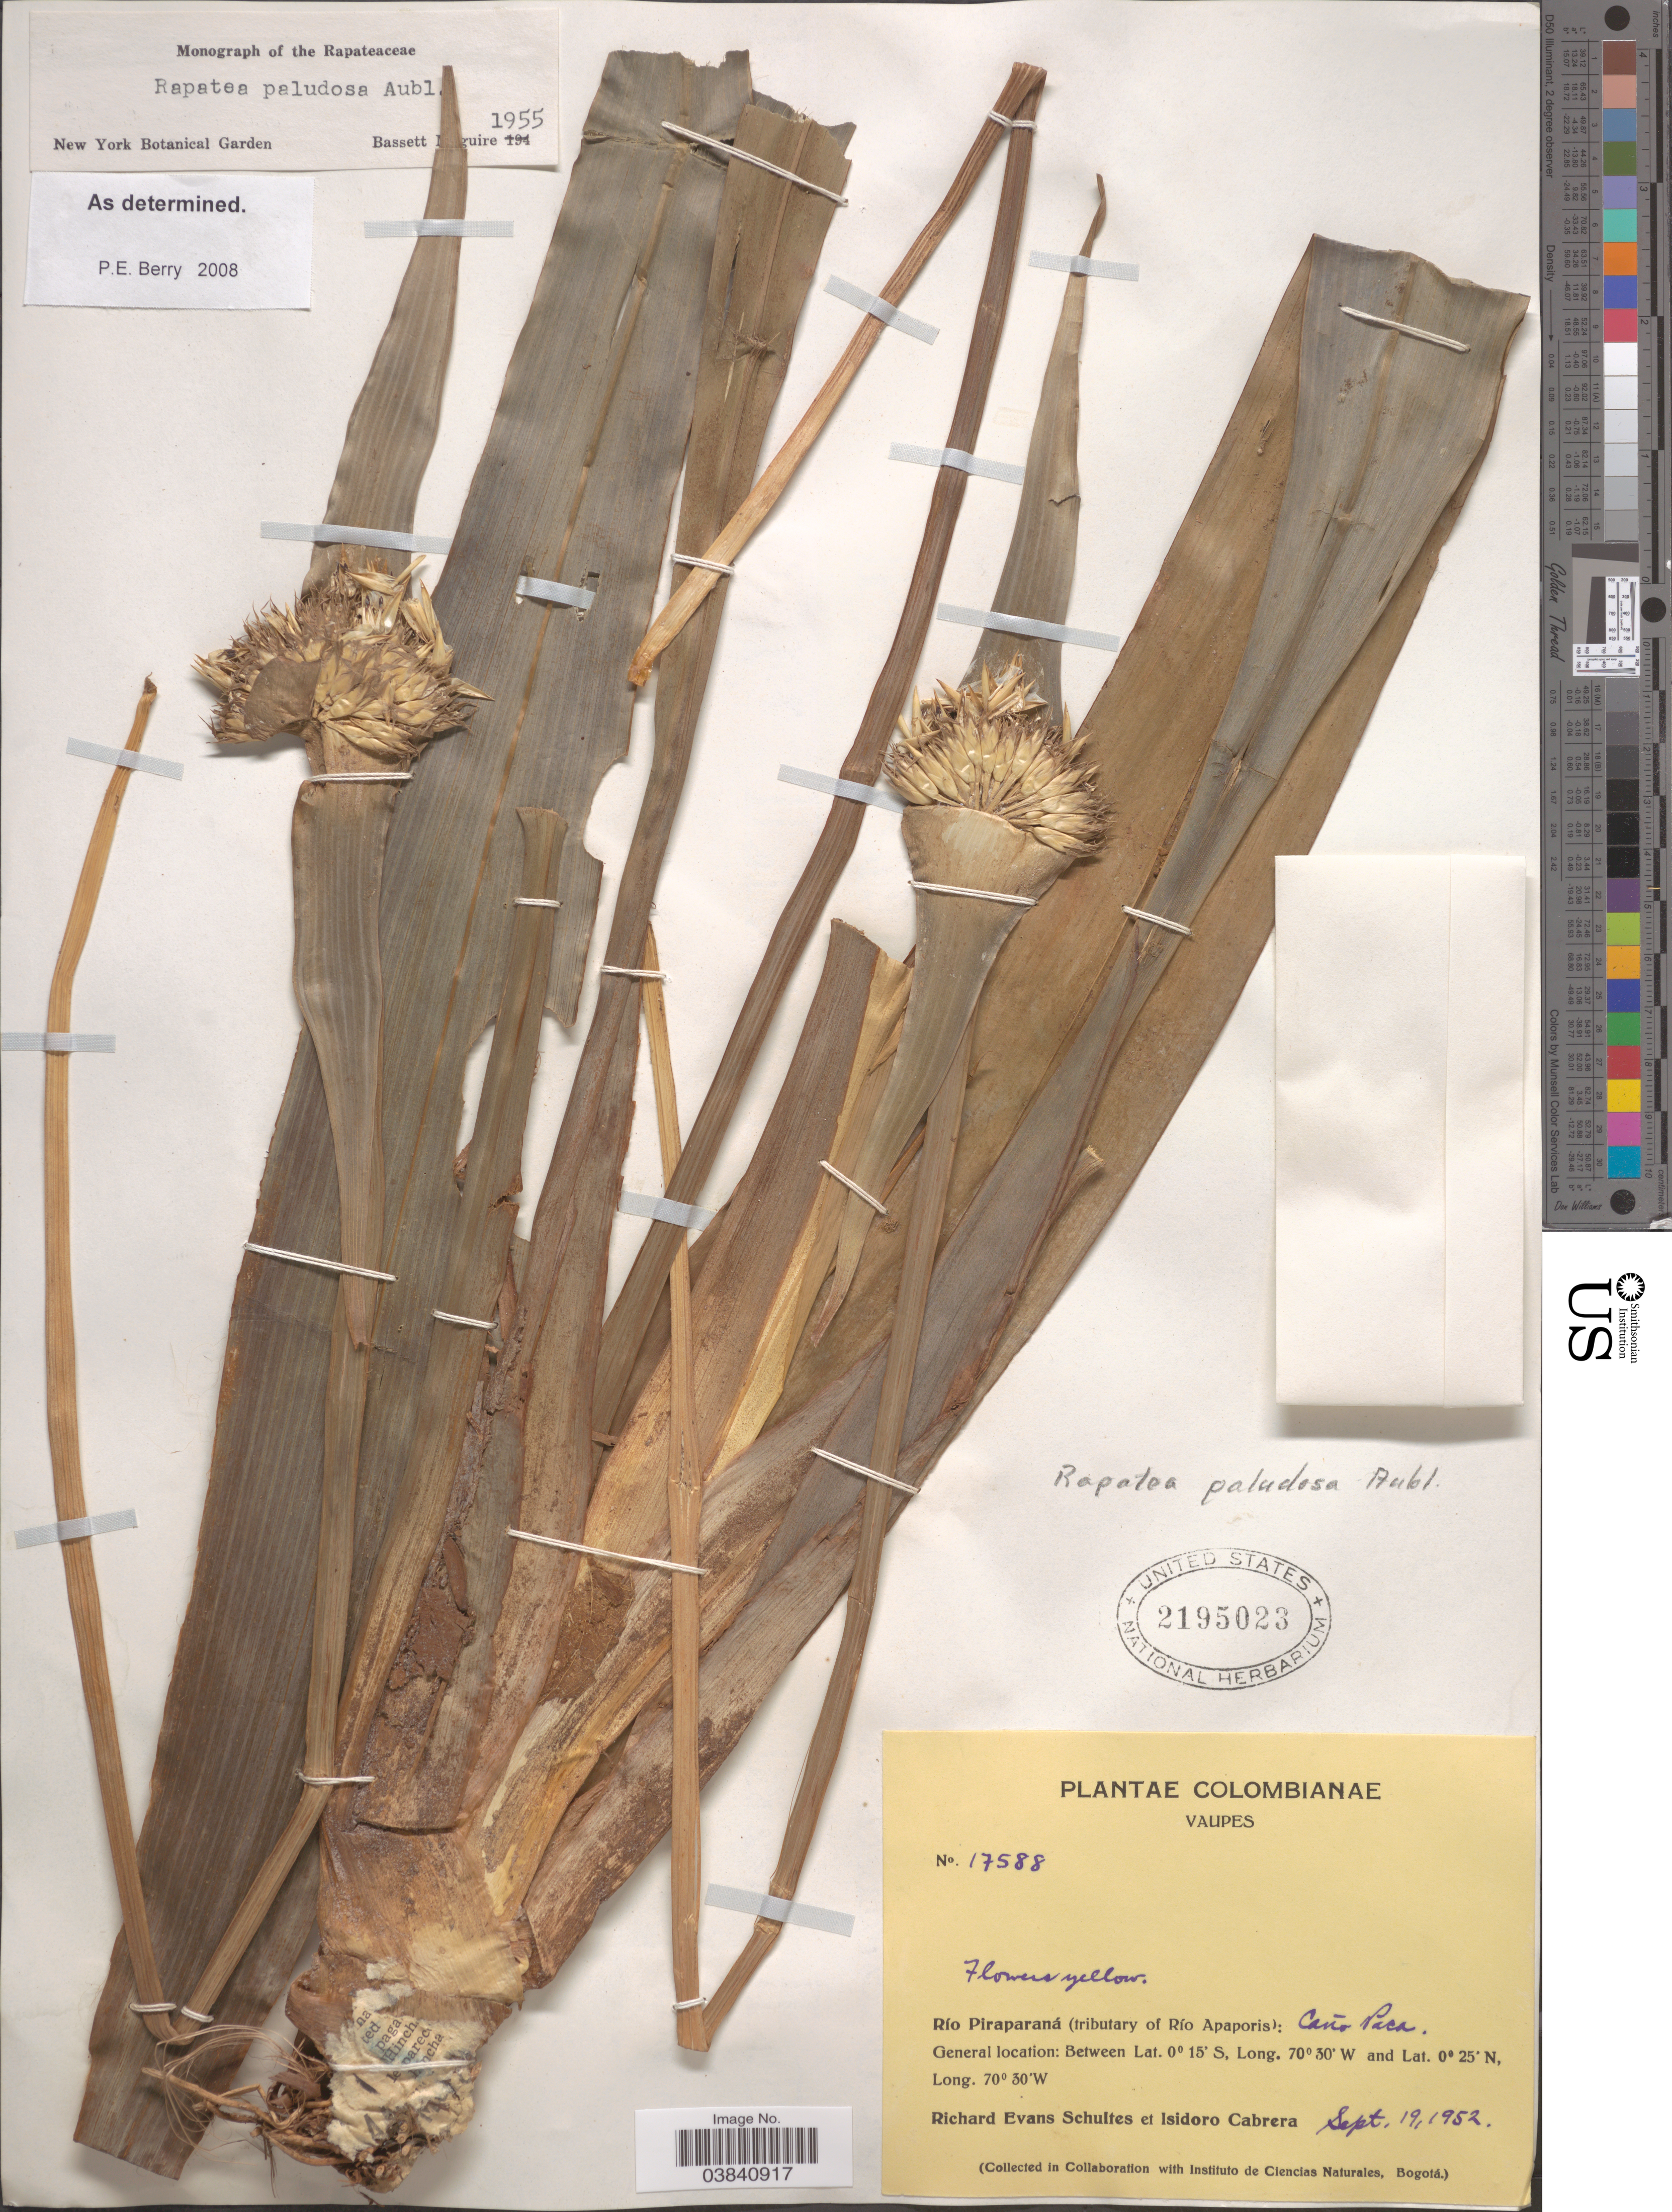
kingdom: Plantae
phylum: Tracheophyta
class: Liliopsida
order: Poales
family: Rapateaceae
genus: Rapatea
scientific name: Rapatea paludosa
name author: Aubl.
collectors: R. E. Schultes & I. Cabrera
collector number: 17588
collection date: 1952-09-19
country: Colombia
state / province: Vaupés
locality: Río Piraparaná (tributary of Río Apaporis): Caño Paca.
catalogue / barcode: US 2195023